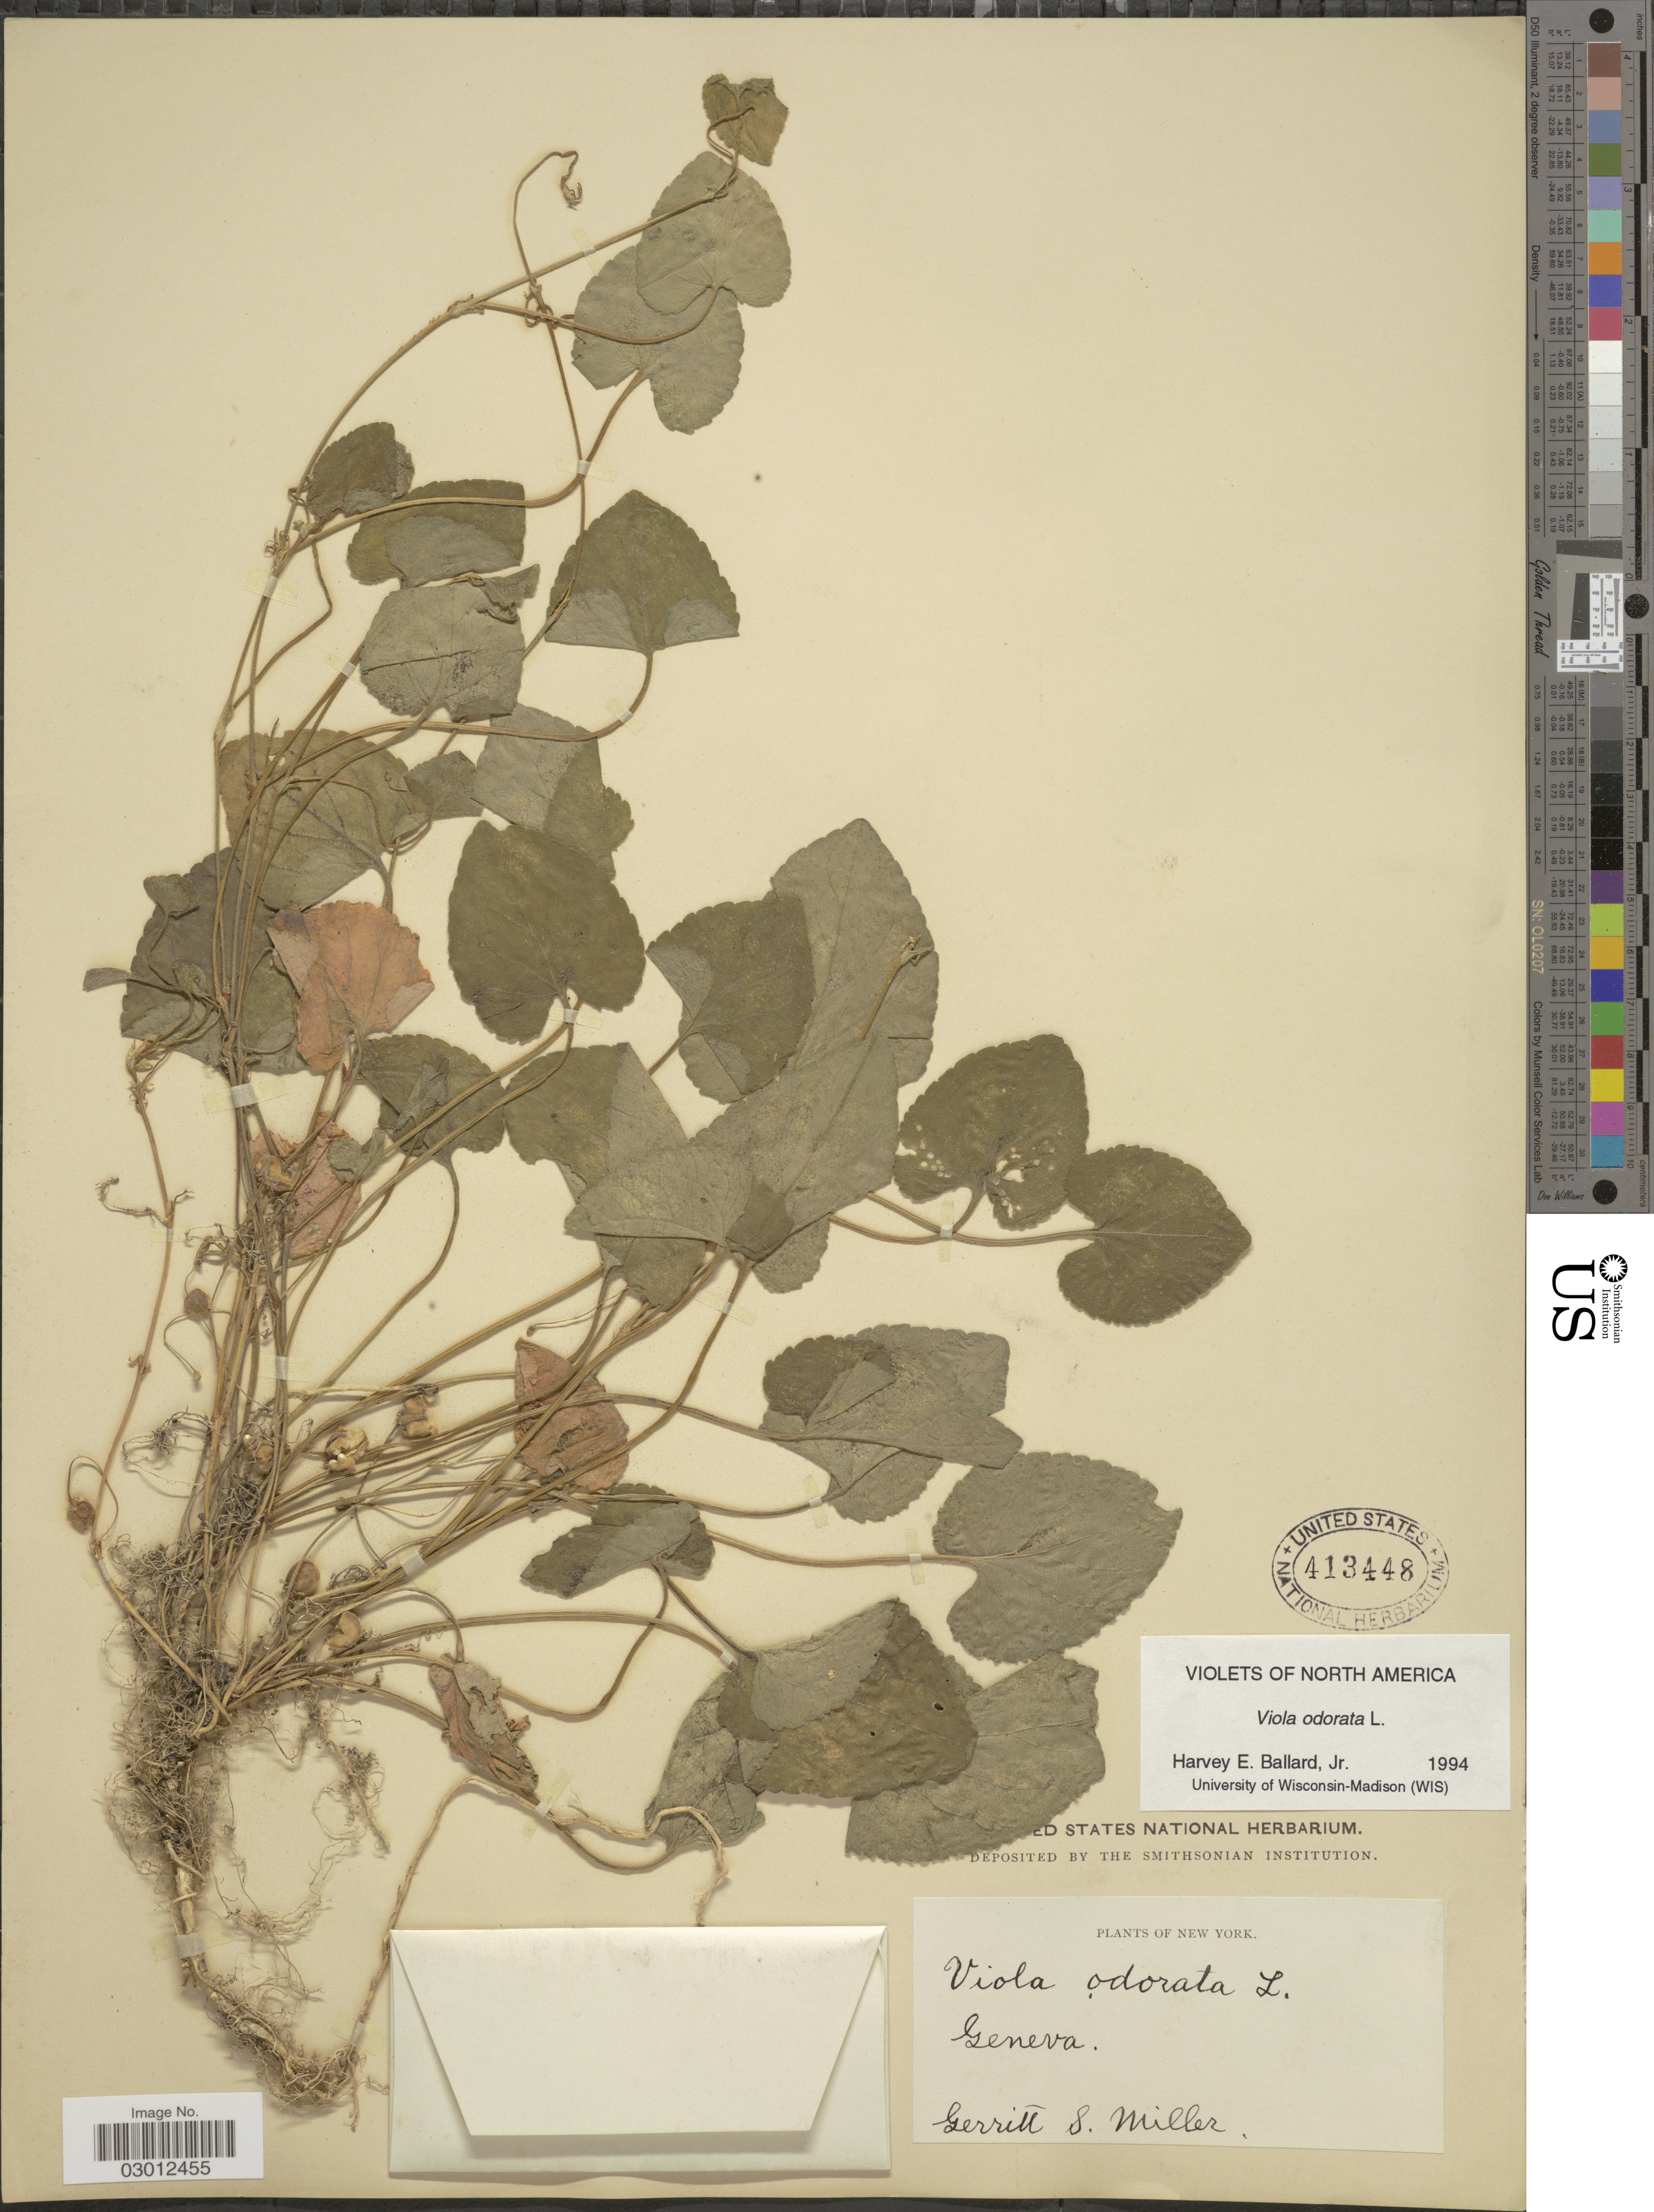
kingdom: Plantae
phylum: Tracheophyta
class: Magnoliopsida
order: Malpighiales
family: Violaceae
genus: Viola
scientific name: Viola odorata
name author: L.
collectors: G. S. Miller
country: United States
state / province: New York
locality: Geneva.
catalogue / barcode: US 413448